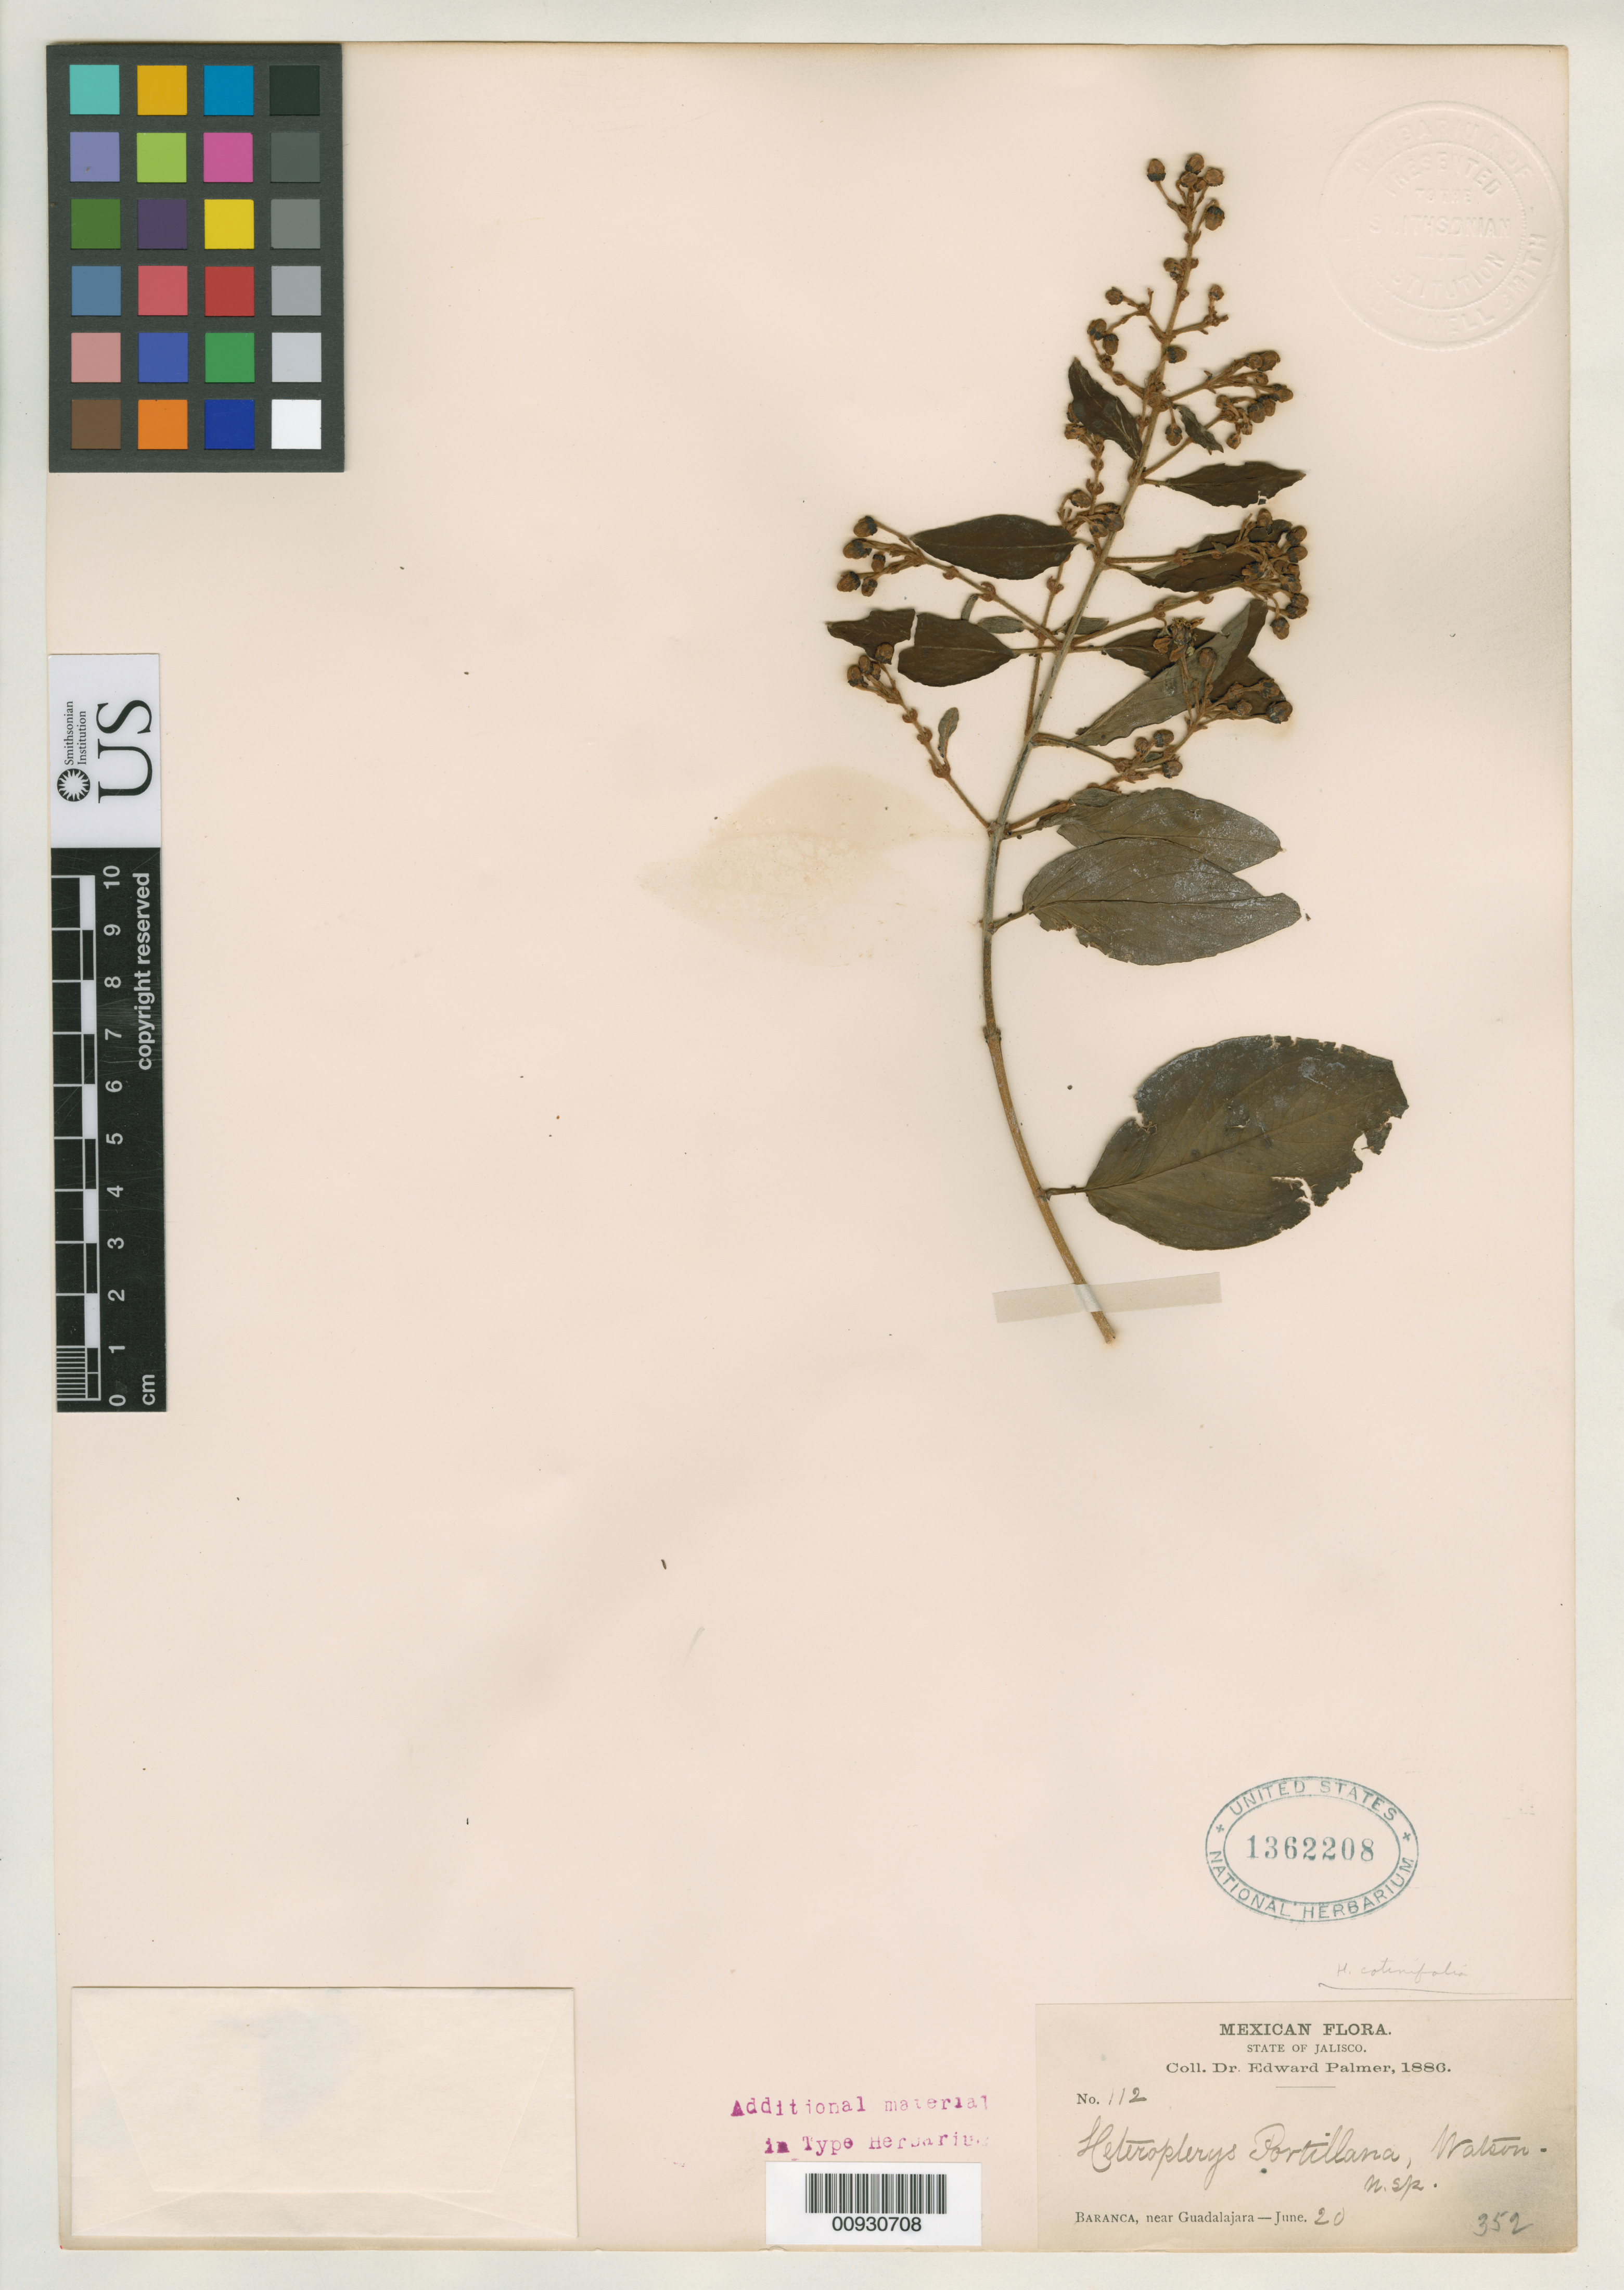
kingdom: Plantae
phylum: Tracheophyta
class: Magnoliopsida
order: Malpighiales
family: Malpighiaceae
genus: Heteropterys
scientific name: Heteropterys portillana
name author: S. Watson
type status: Isotype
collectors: E. Palmer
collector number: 112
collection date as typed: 20 Jun 1886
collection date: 1886-06-20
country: Mexico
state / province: Jalisco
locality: Barranca near Guadalajara.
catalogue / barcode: US 1362208